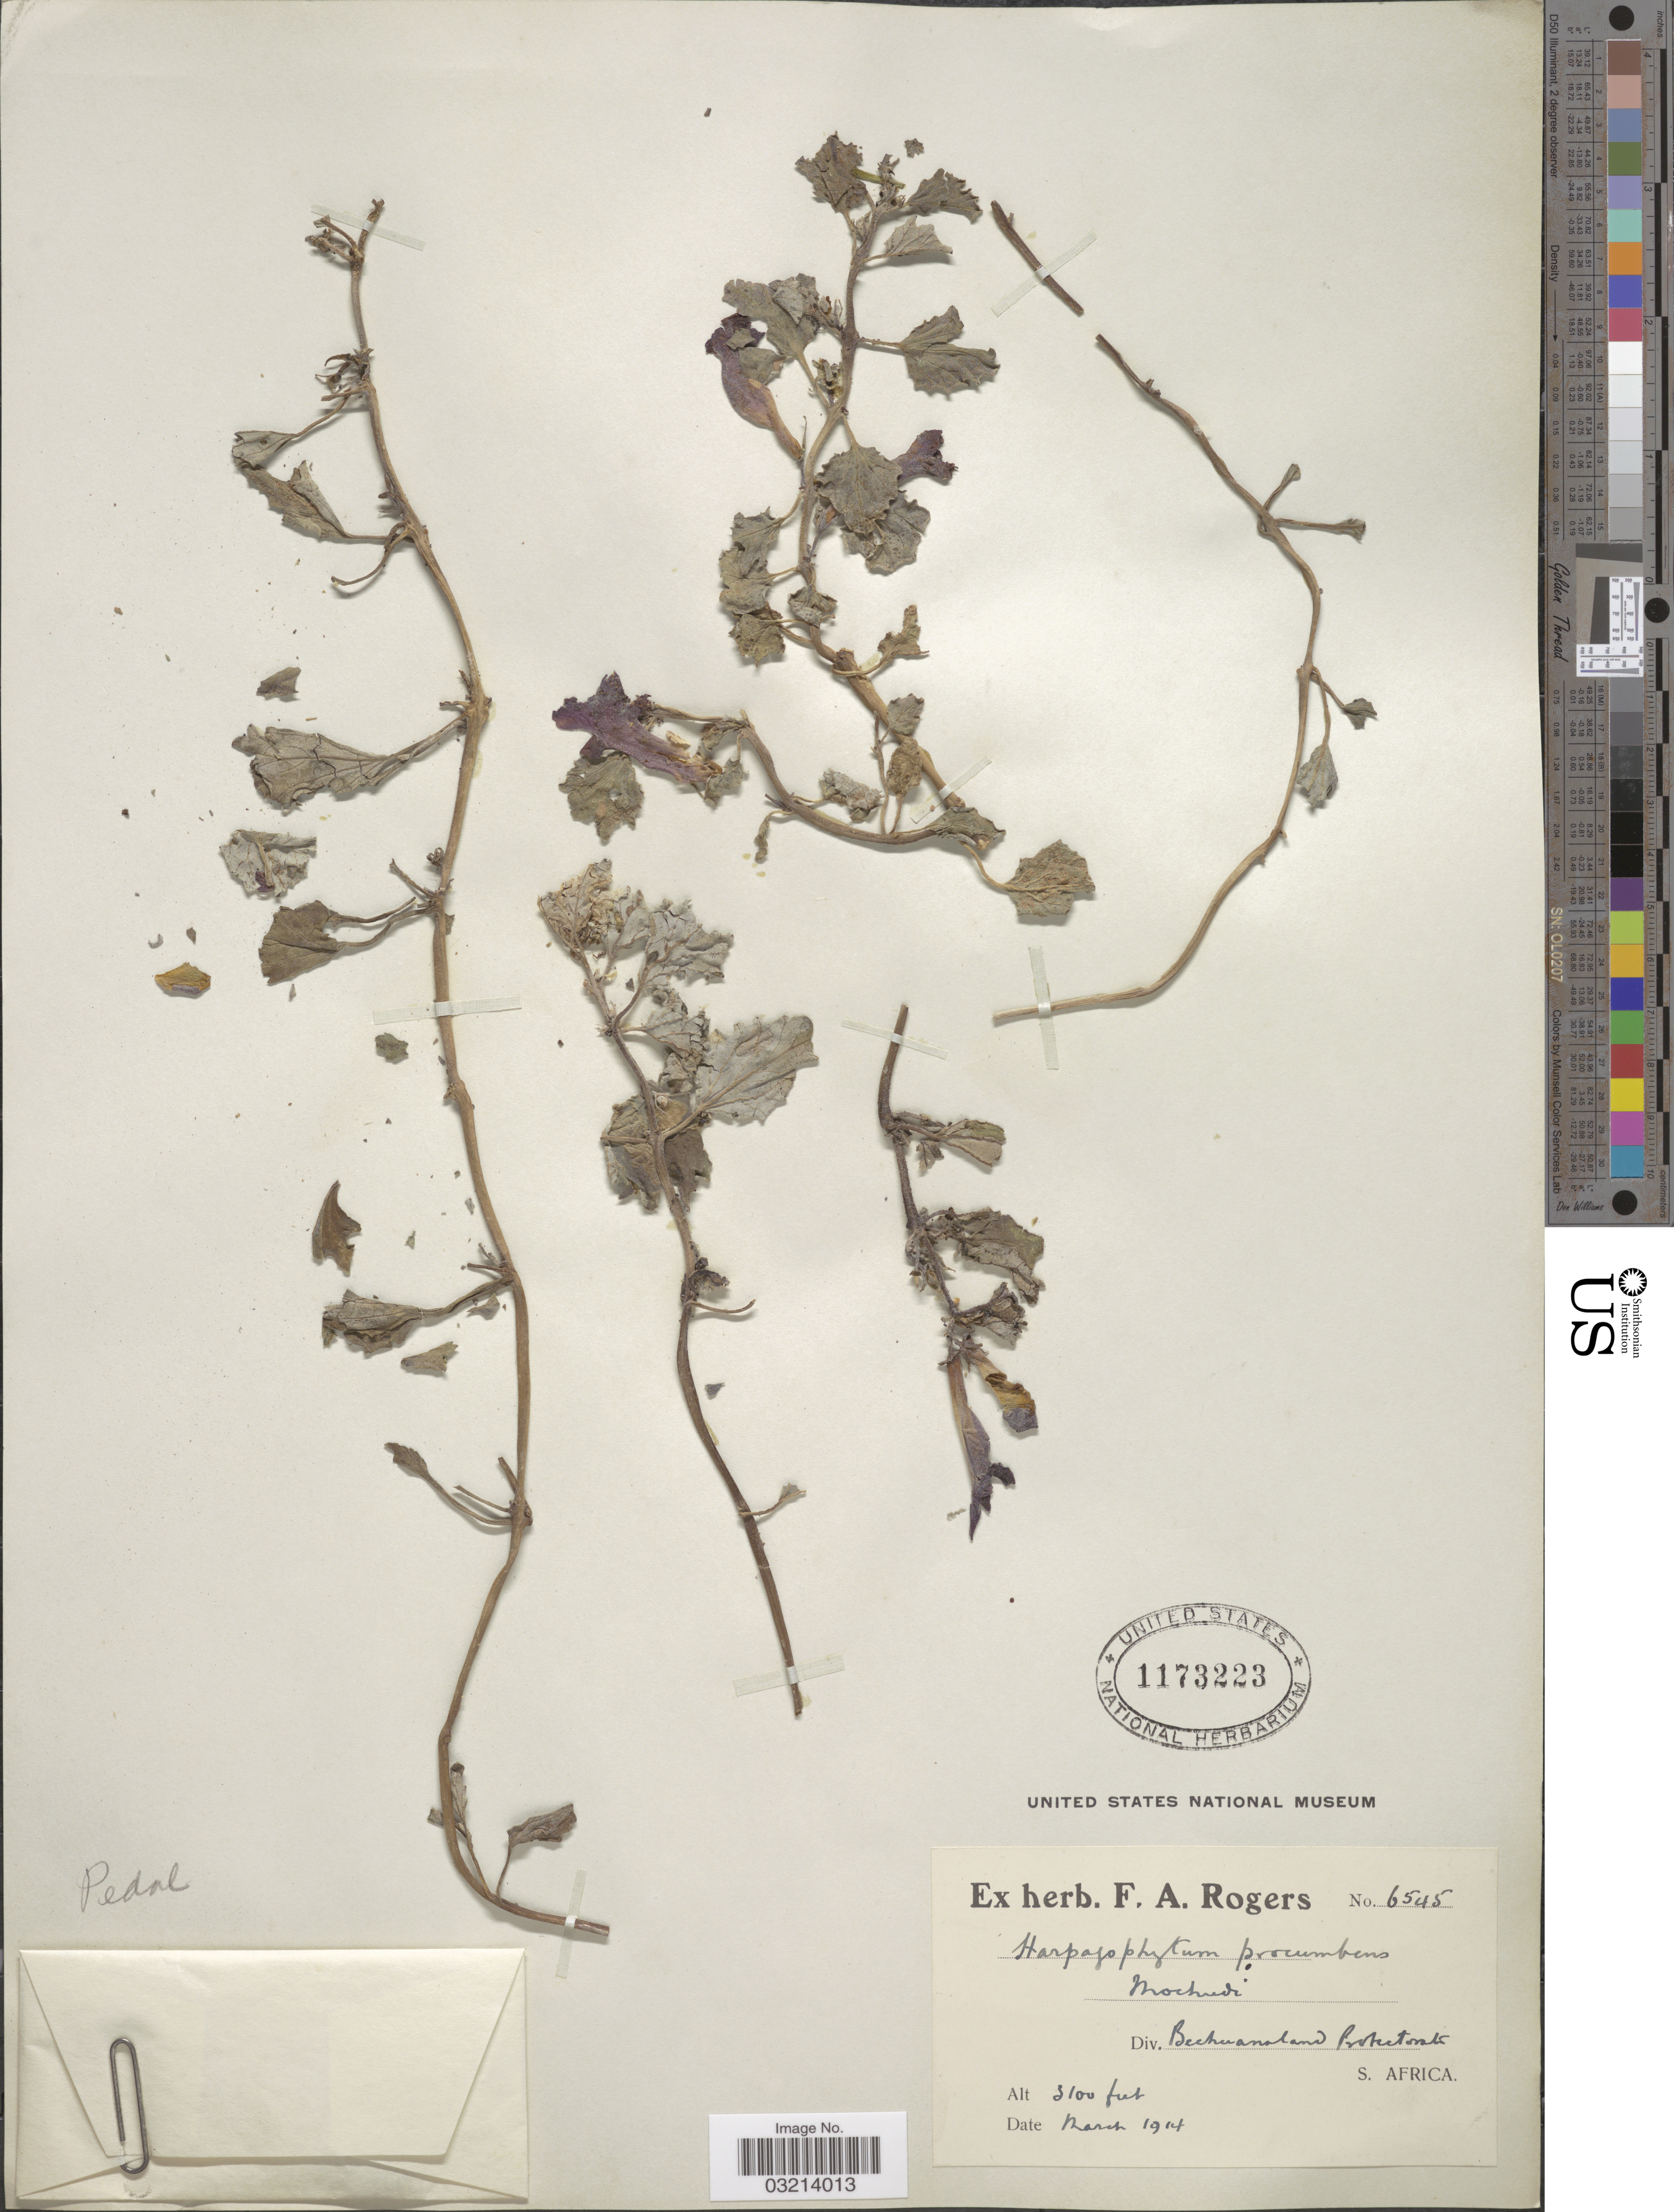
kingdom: Plantae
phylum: Tracheophyta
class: Magnoliopsida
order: Lamiales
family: Pedaliaceae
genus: Harpagophytum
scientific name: Harpagophytum procumbens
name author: (Burch.) DC. ex Meisn.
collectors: ex herb. F. A. Rogers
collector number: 6545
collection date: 1914-03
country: Botswana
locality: Mochudi. Div. Bechuanaland Protectorate. S. Africa.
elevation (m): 945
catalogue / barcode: US 1173223